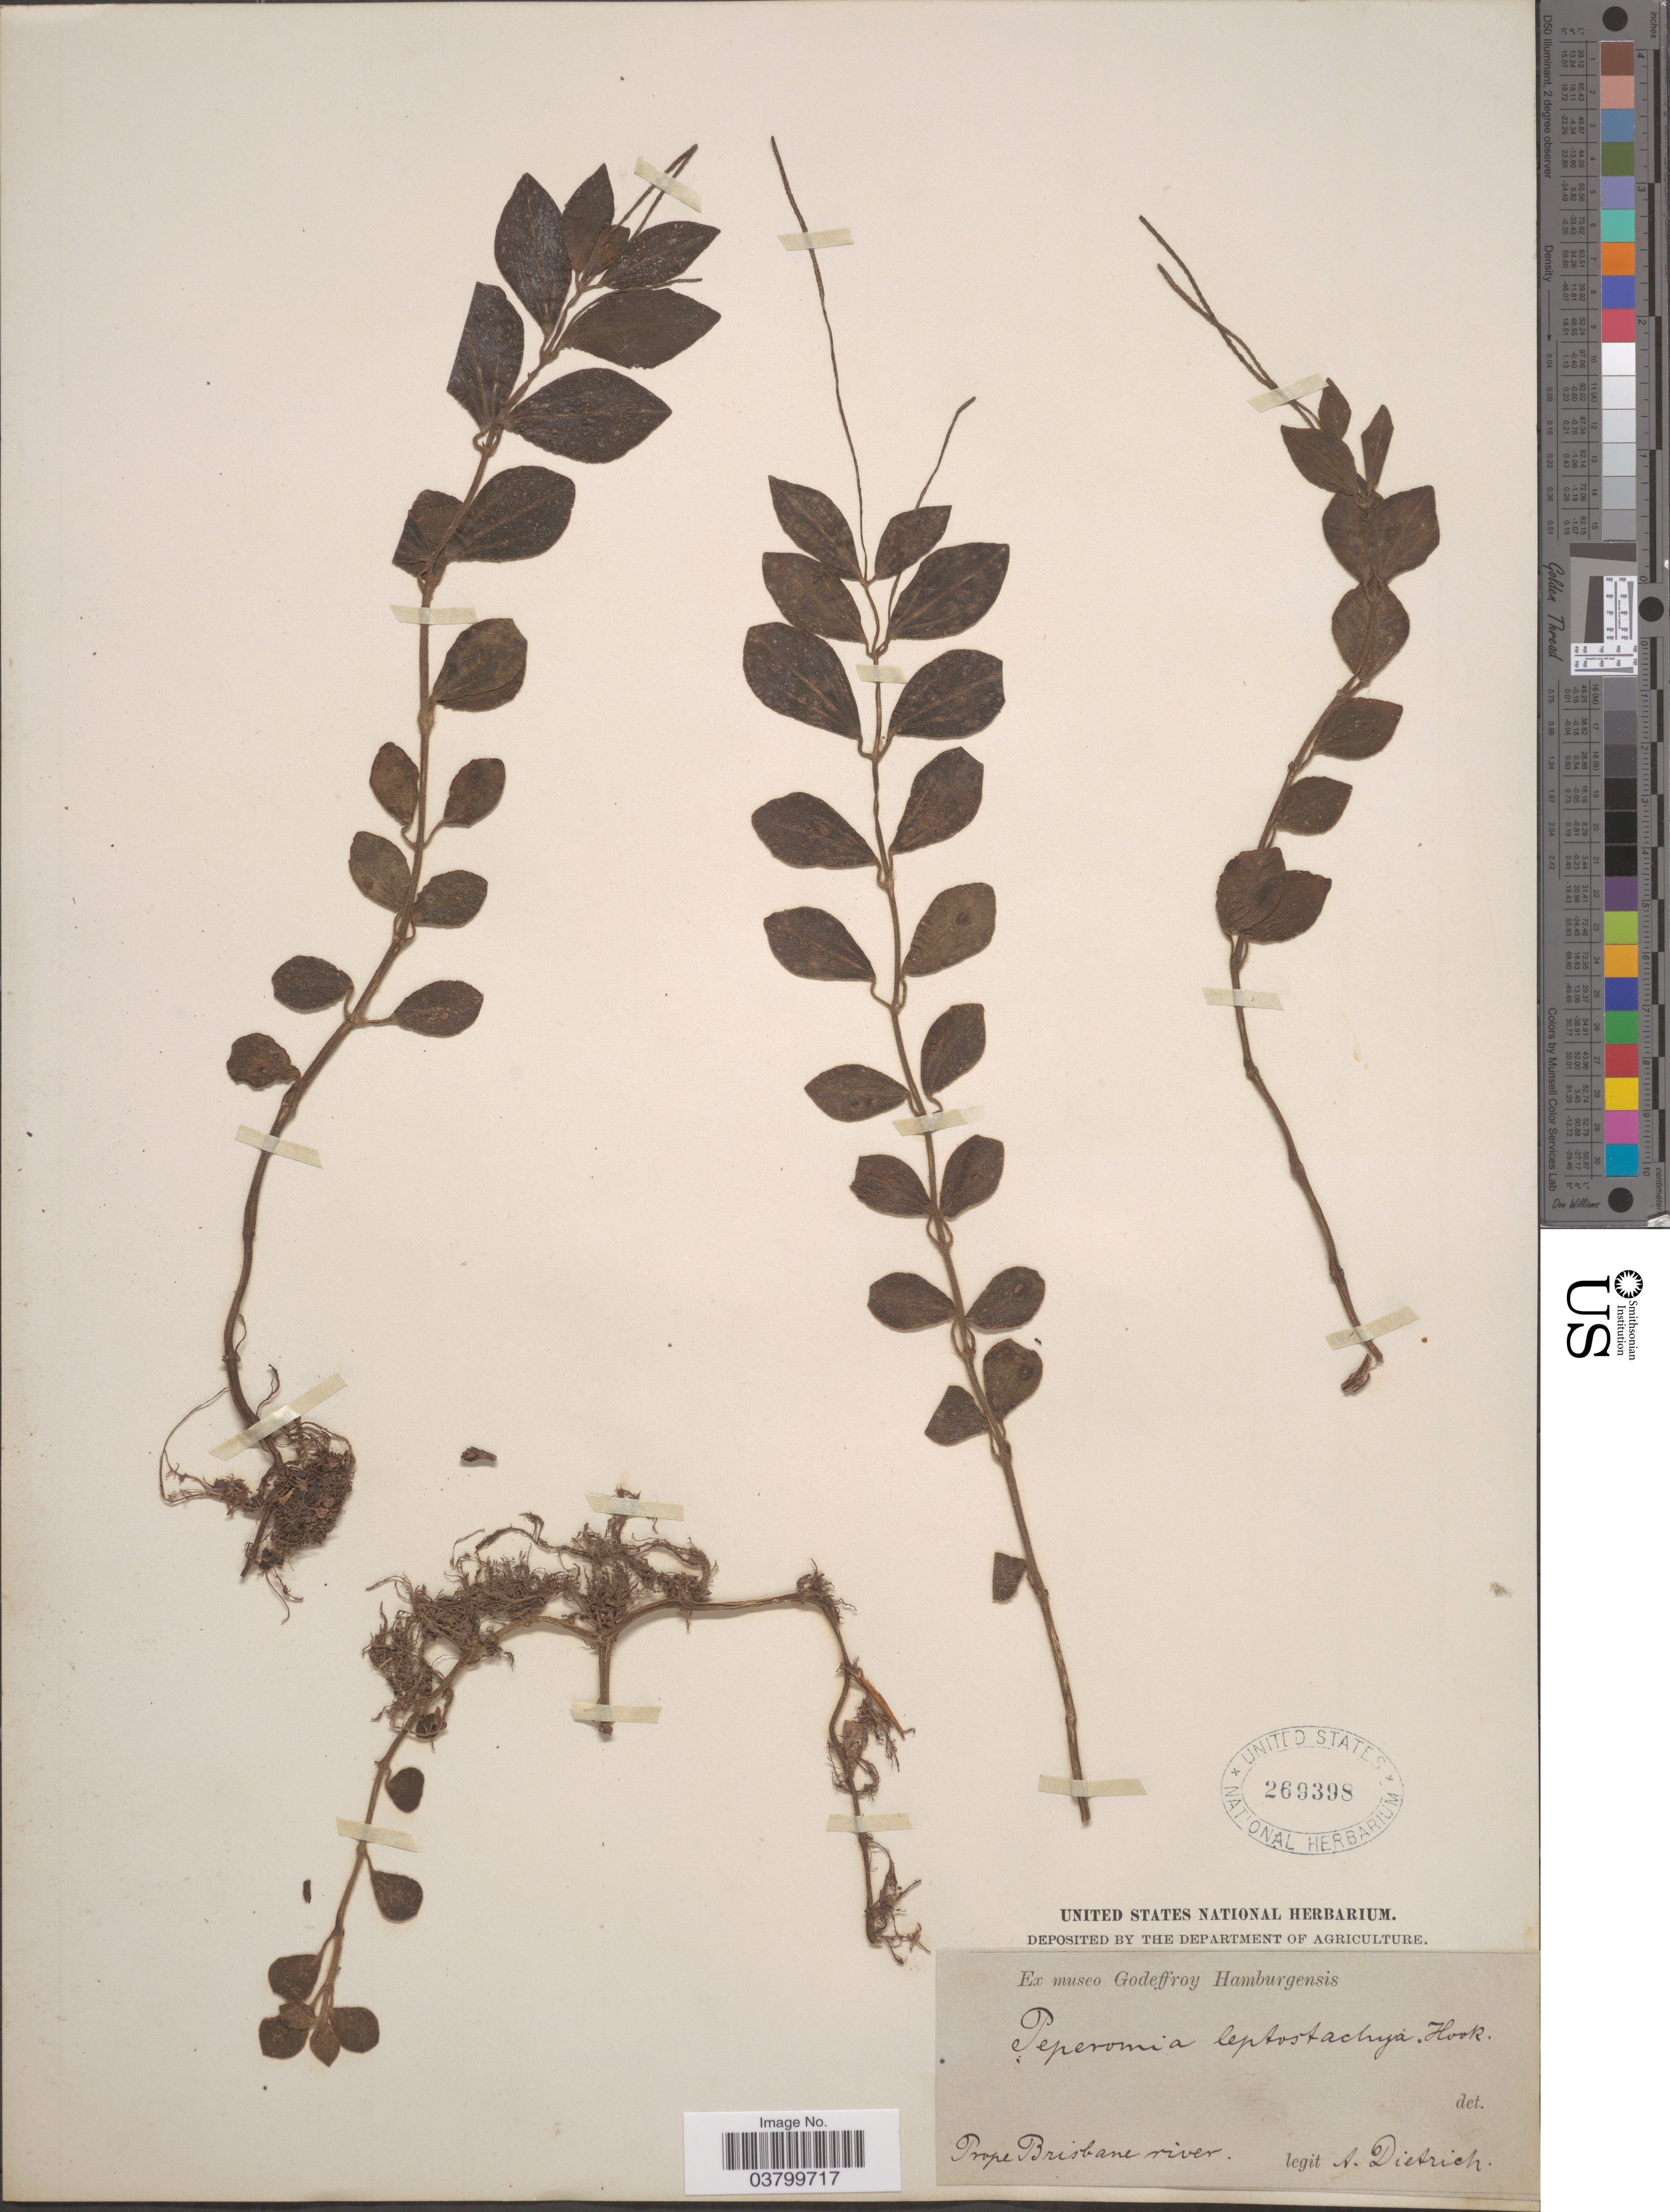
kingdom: Plantae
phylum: Tracheophyta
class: Magnoliopsida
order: Piperales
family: Piperaceae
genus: Peperomia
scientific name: Peperomia blanda var. floribunda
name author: (Miq.) H. Huber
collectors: A. G. Dietrich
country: Australia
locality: Prope Brisbane river.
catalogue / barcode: US 269398